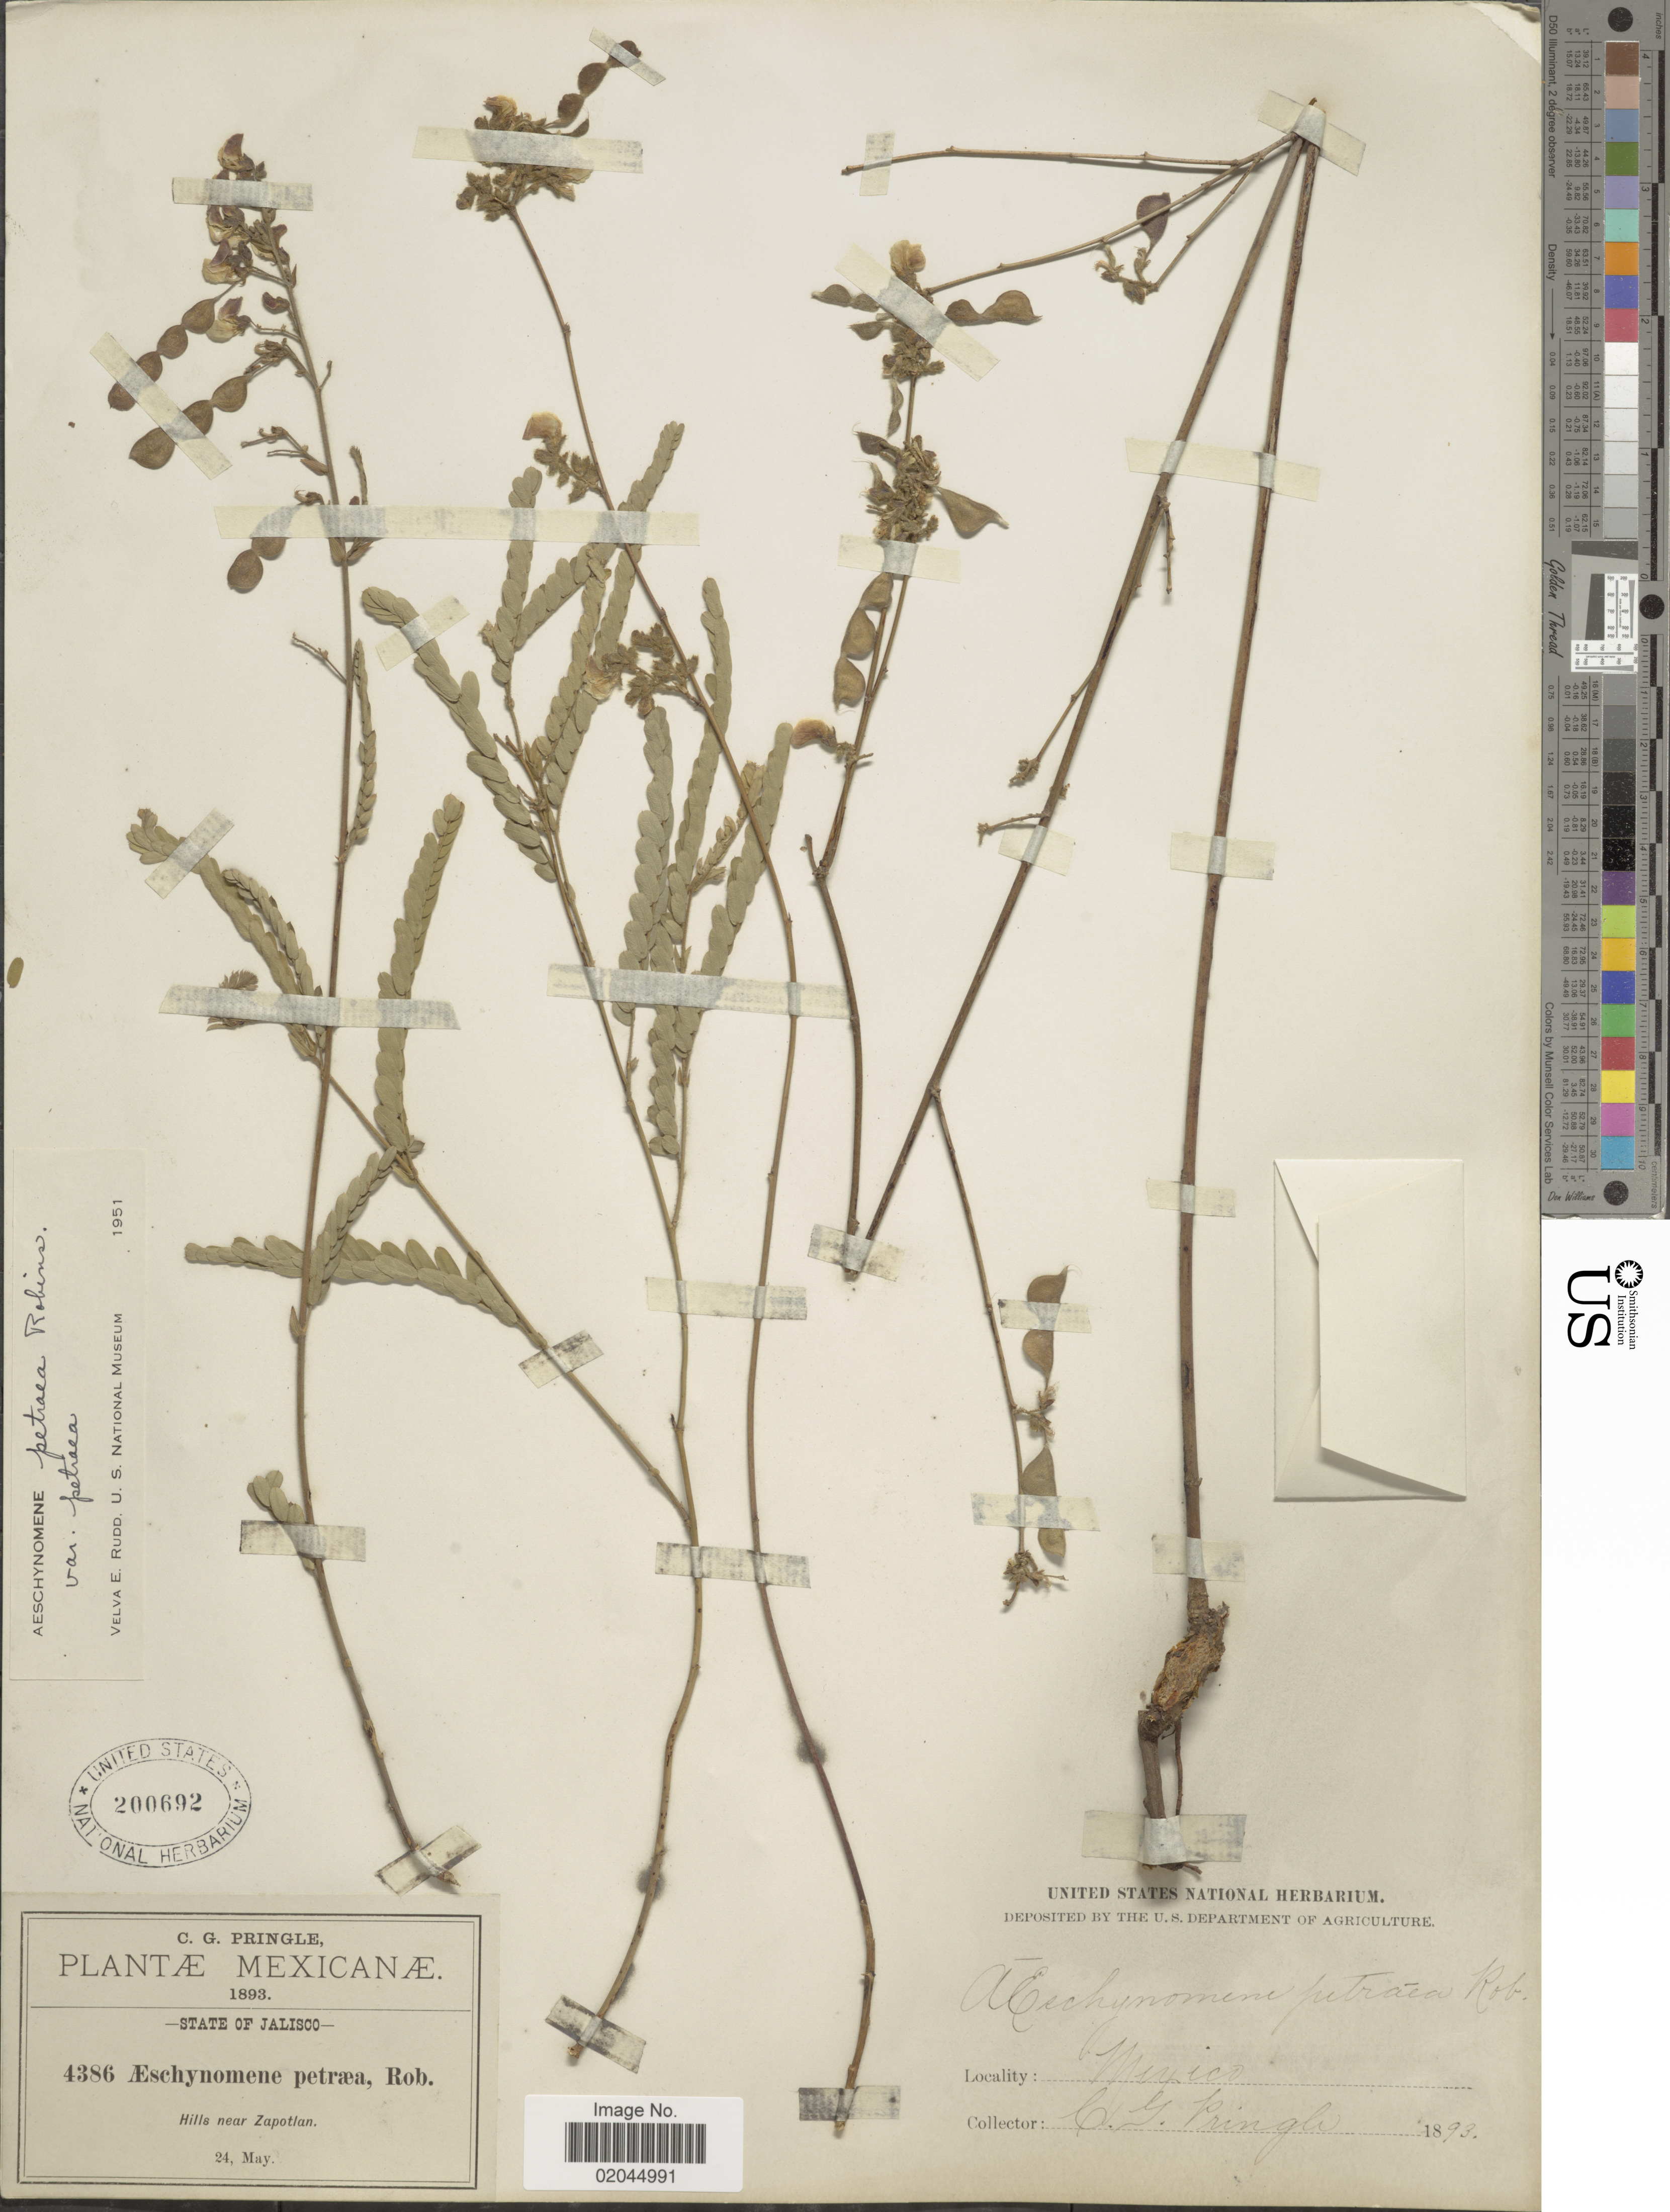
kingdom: Plantae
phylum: Tracheophyta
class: Magnoliopsida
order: Fabales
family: Fabaceae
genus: Aeschynomene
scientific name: Aeschynomene petraea var. petraea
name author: B.L. Rob.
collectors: C. G. Pringle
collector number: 4386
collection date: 1893-05-24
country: Mexico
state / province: Jalisco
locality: State of Jalisco, Hills near Zapotlan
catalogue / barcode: US 200692